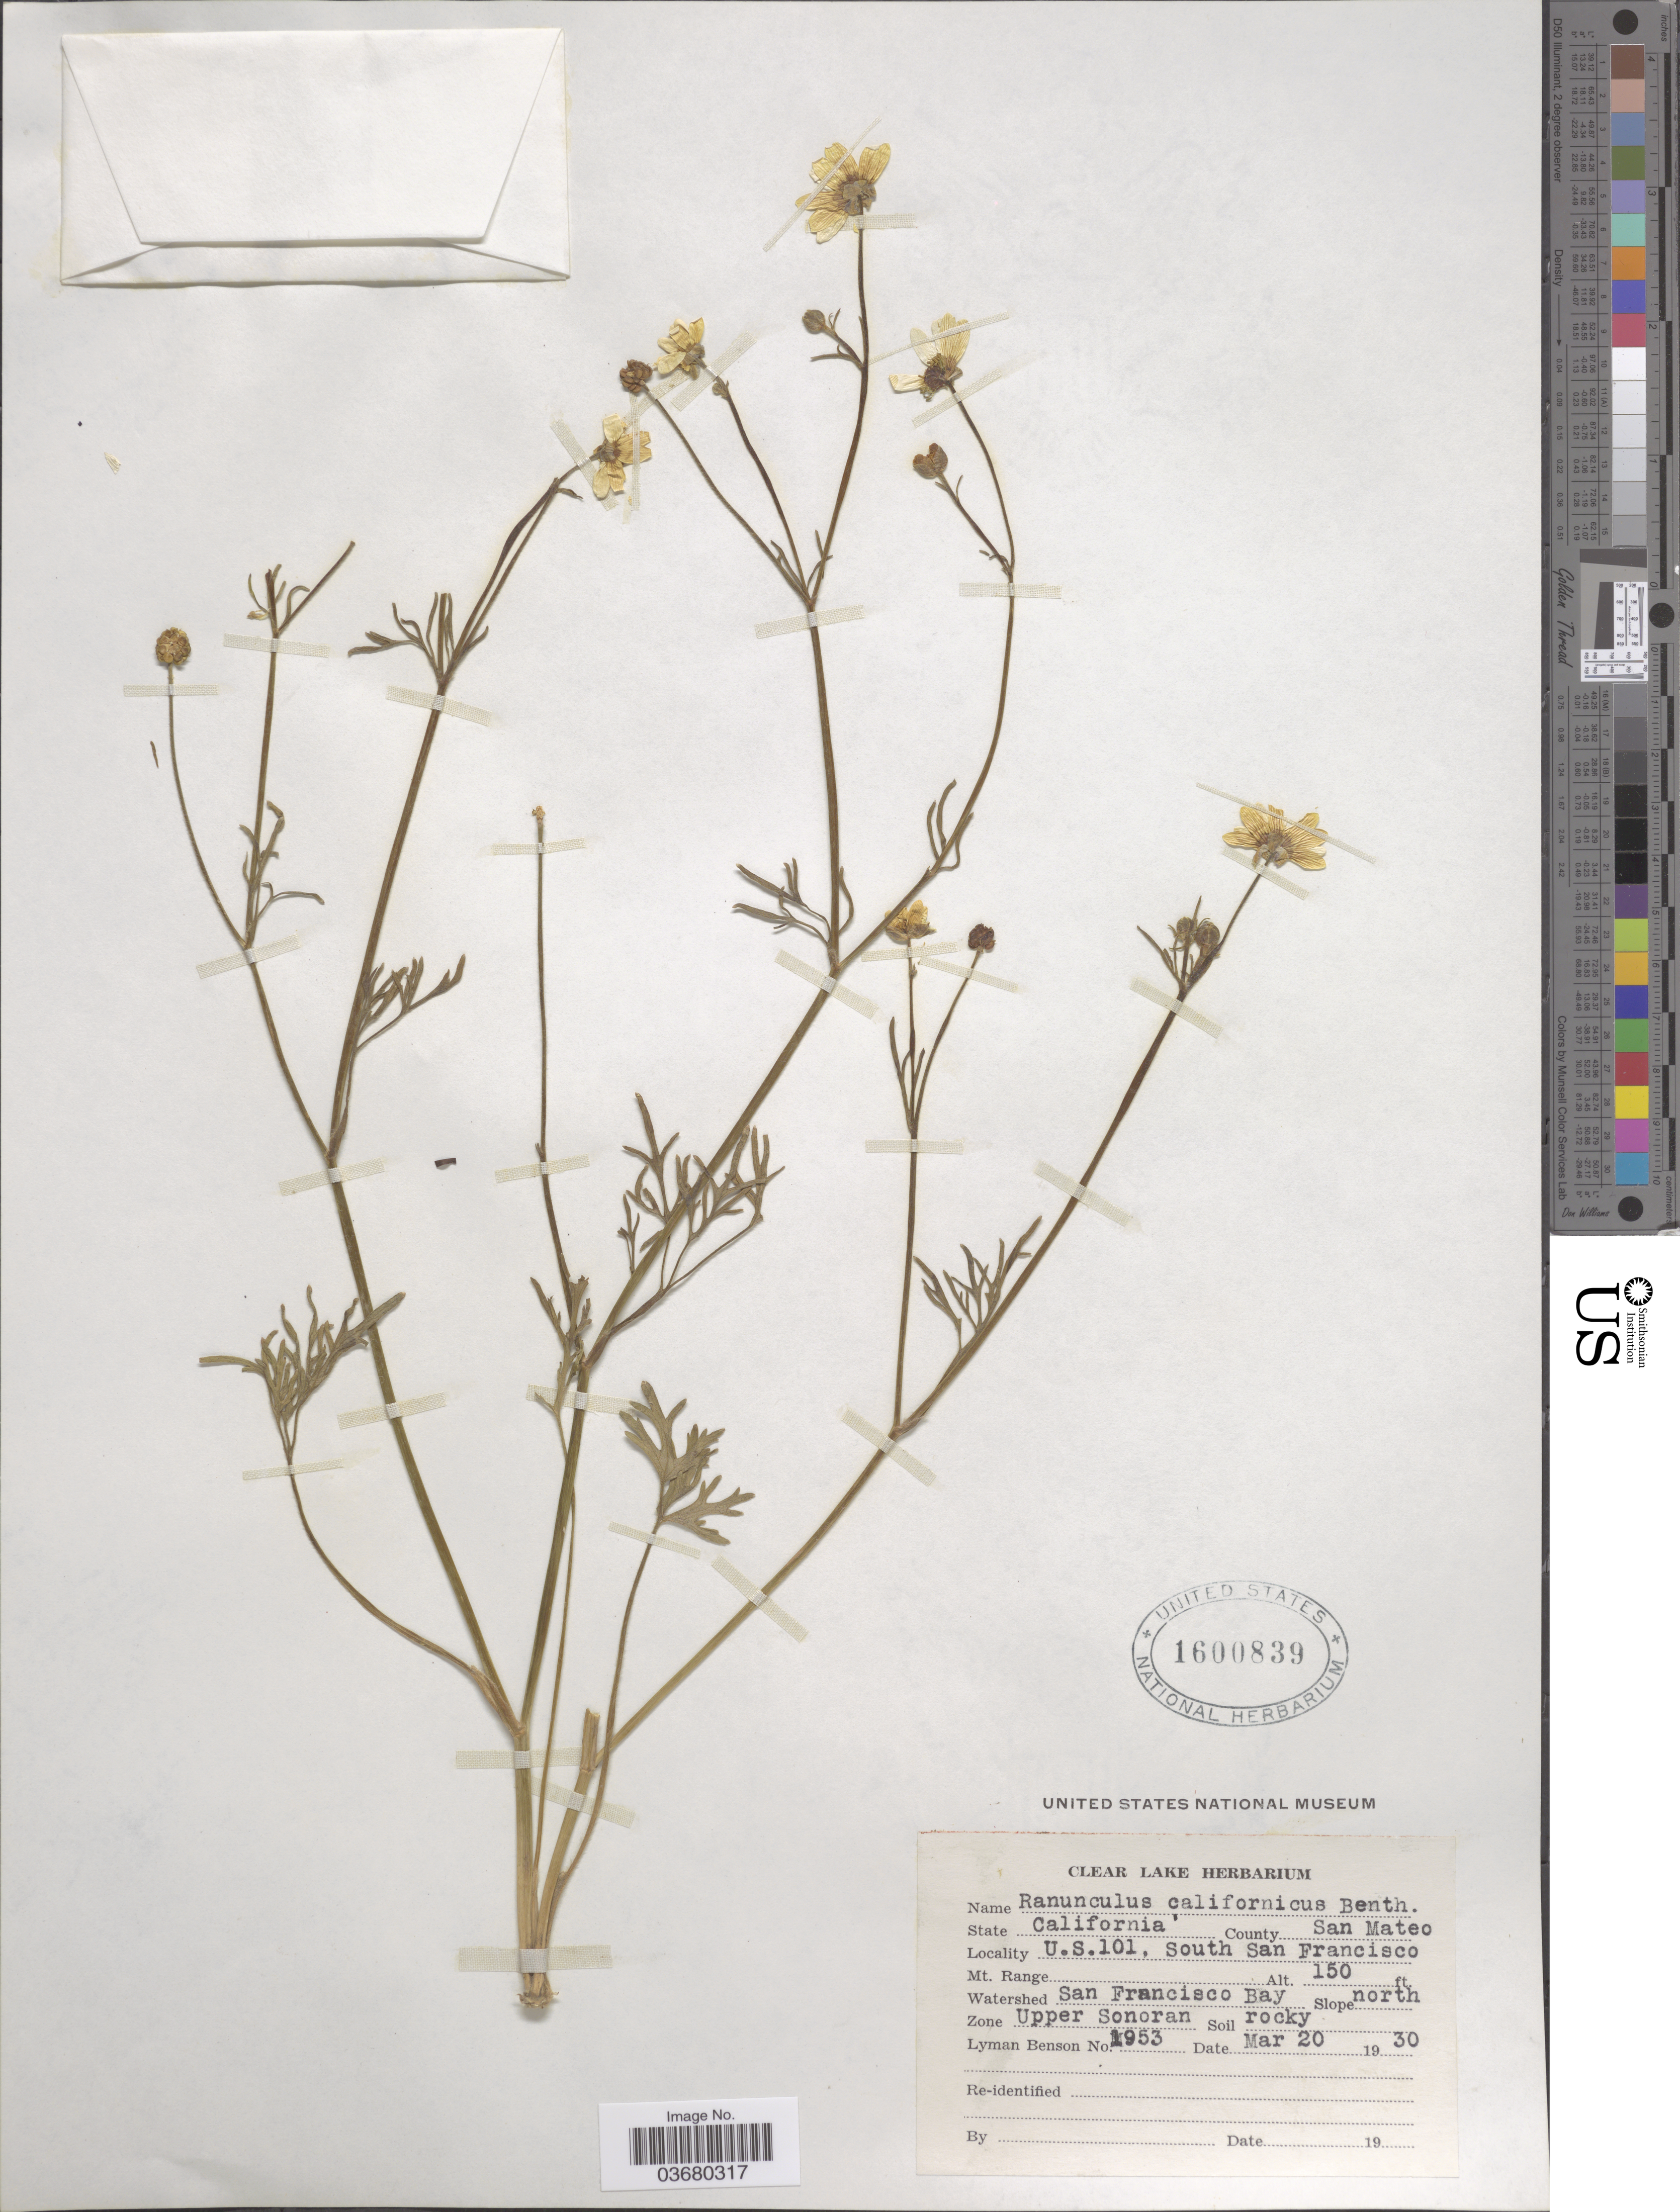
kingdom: Plantae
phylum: Tracheophyta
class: Magnoliopsida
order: Ranunculales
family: Ranunculaceae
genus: Ranunculus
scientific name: Ranunculus californicus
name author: Benth.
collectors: L. D. Benson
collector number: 1953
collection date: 1930-03-20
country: United States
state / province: California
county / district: San Mateo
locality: County San Mateo. U. S. 101, South San Francisco. Watershed San Francisco Bay.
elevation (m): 46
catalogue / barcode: US 1600839